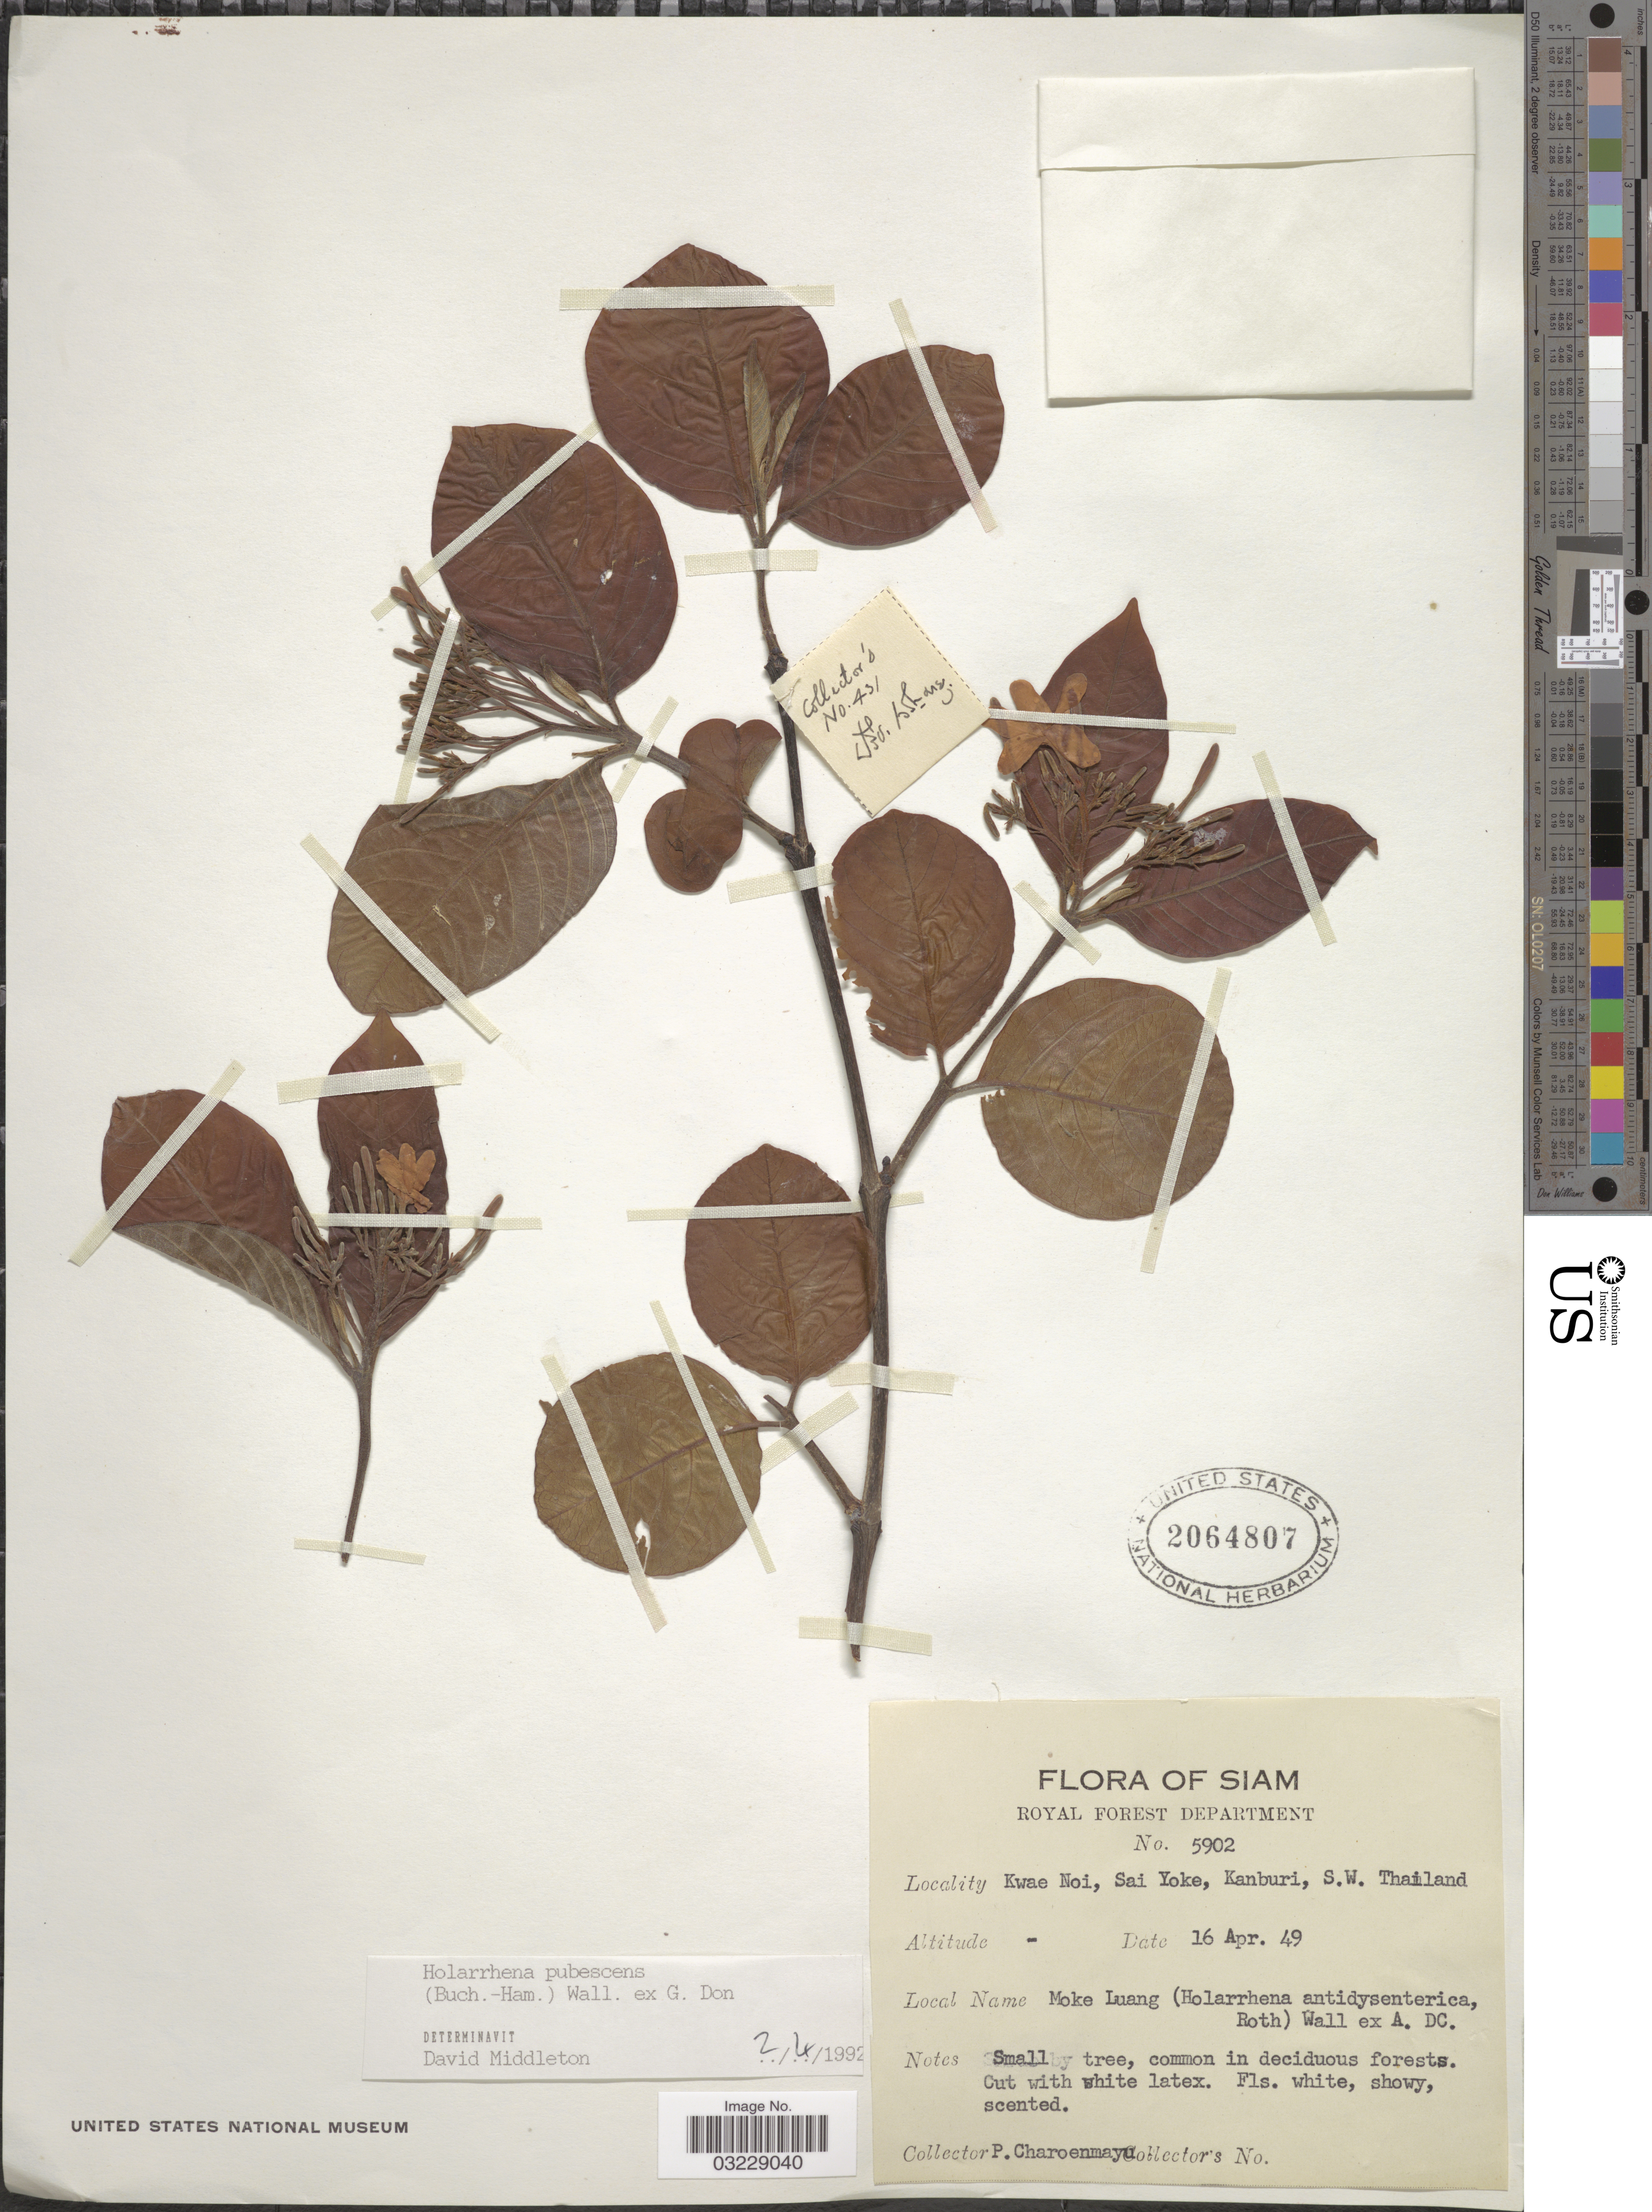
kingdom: Plantae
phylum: Tracheophyta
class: Magnoliopsida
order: Gentianales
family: Apocynaceae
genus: Holarrhena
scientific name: Holarrhena pubescens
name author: (Buch.-Ham.) Wall. ex G. Don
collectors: P. Charoenmayu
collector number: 5902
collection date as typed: Transcribed d/m/y: 16/4/49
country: Thailand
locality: Siam. Kwae Noi, Sai Yoke, Kanburi, S. W. Thailand.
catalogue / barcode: US 2064807